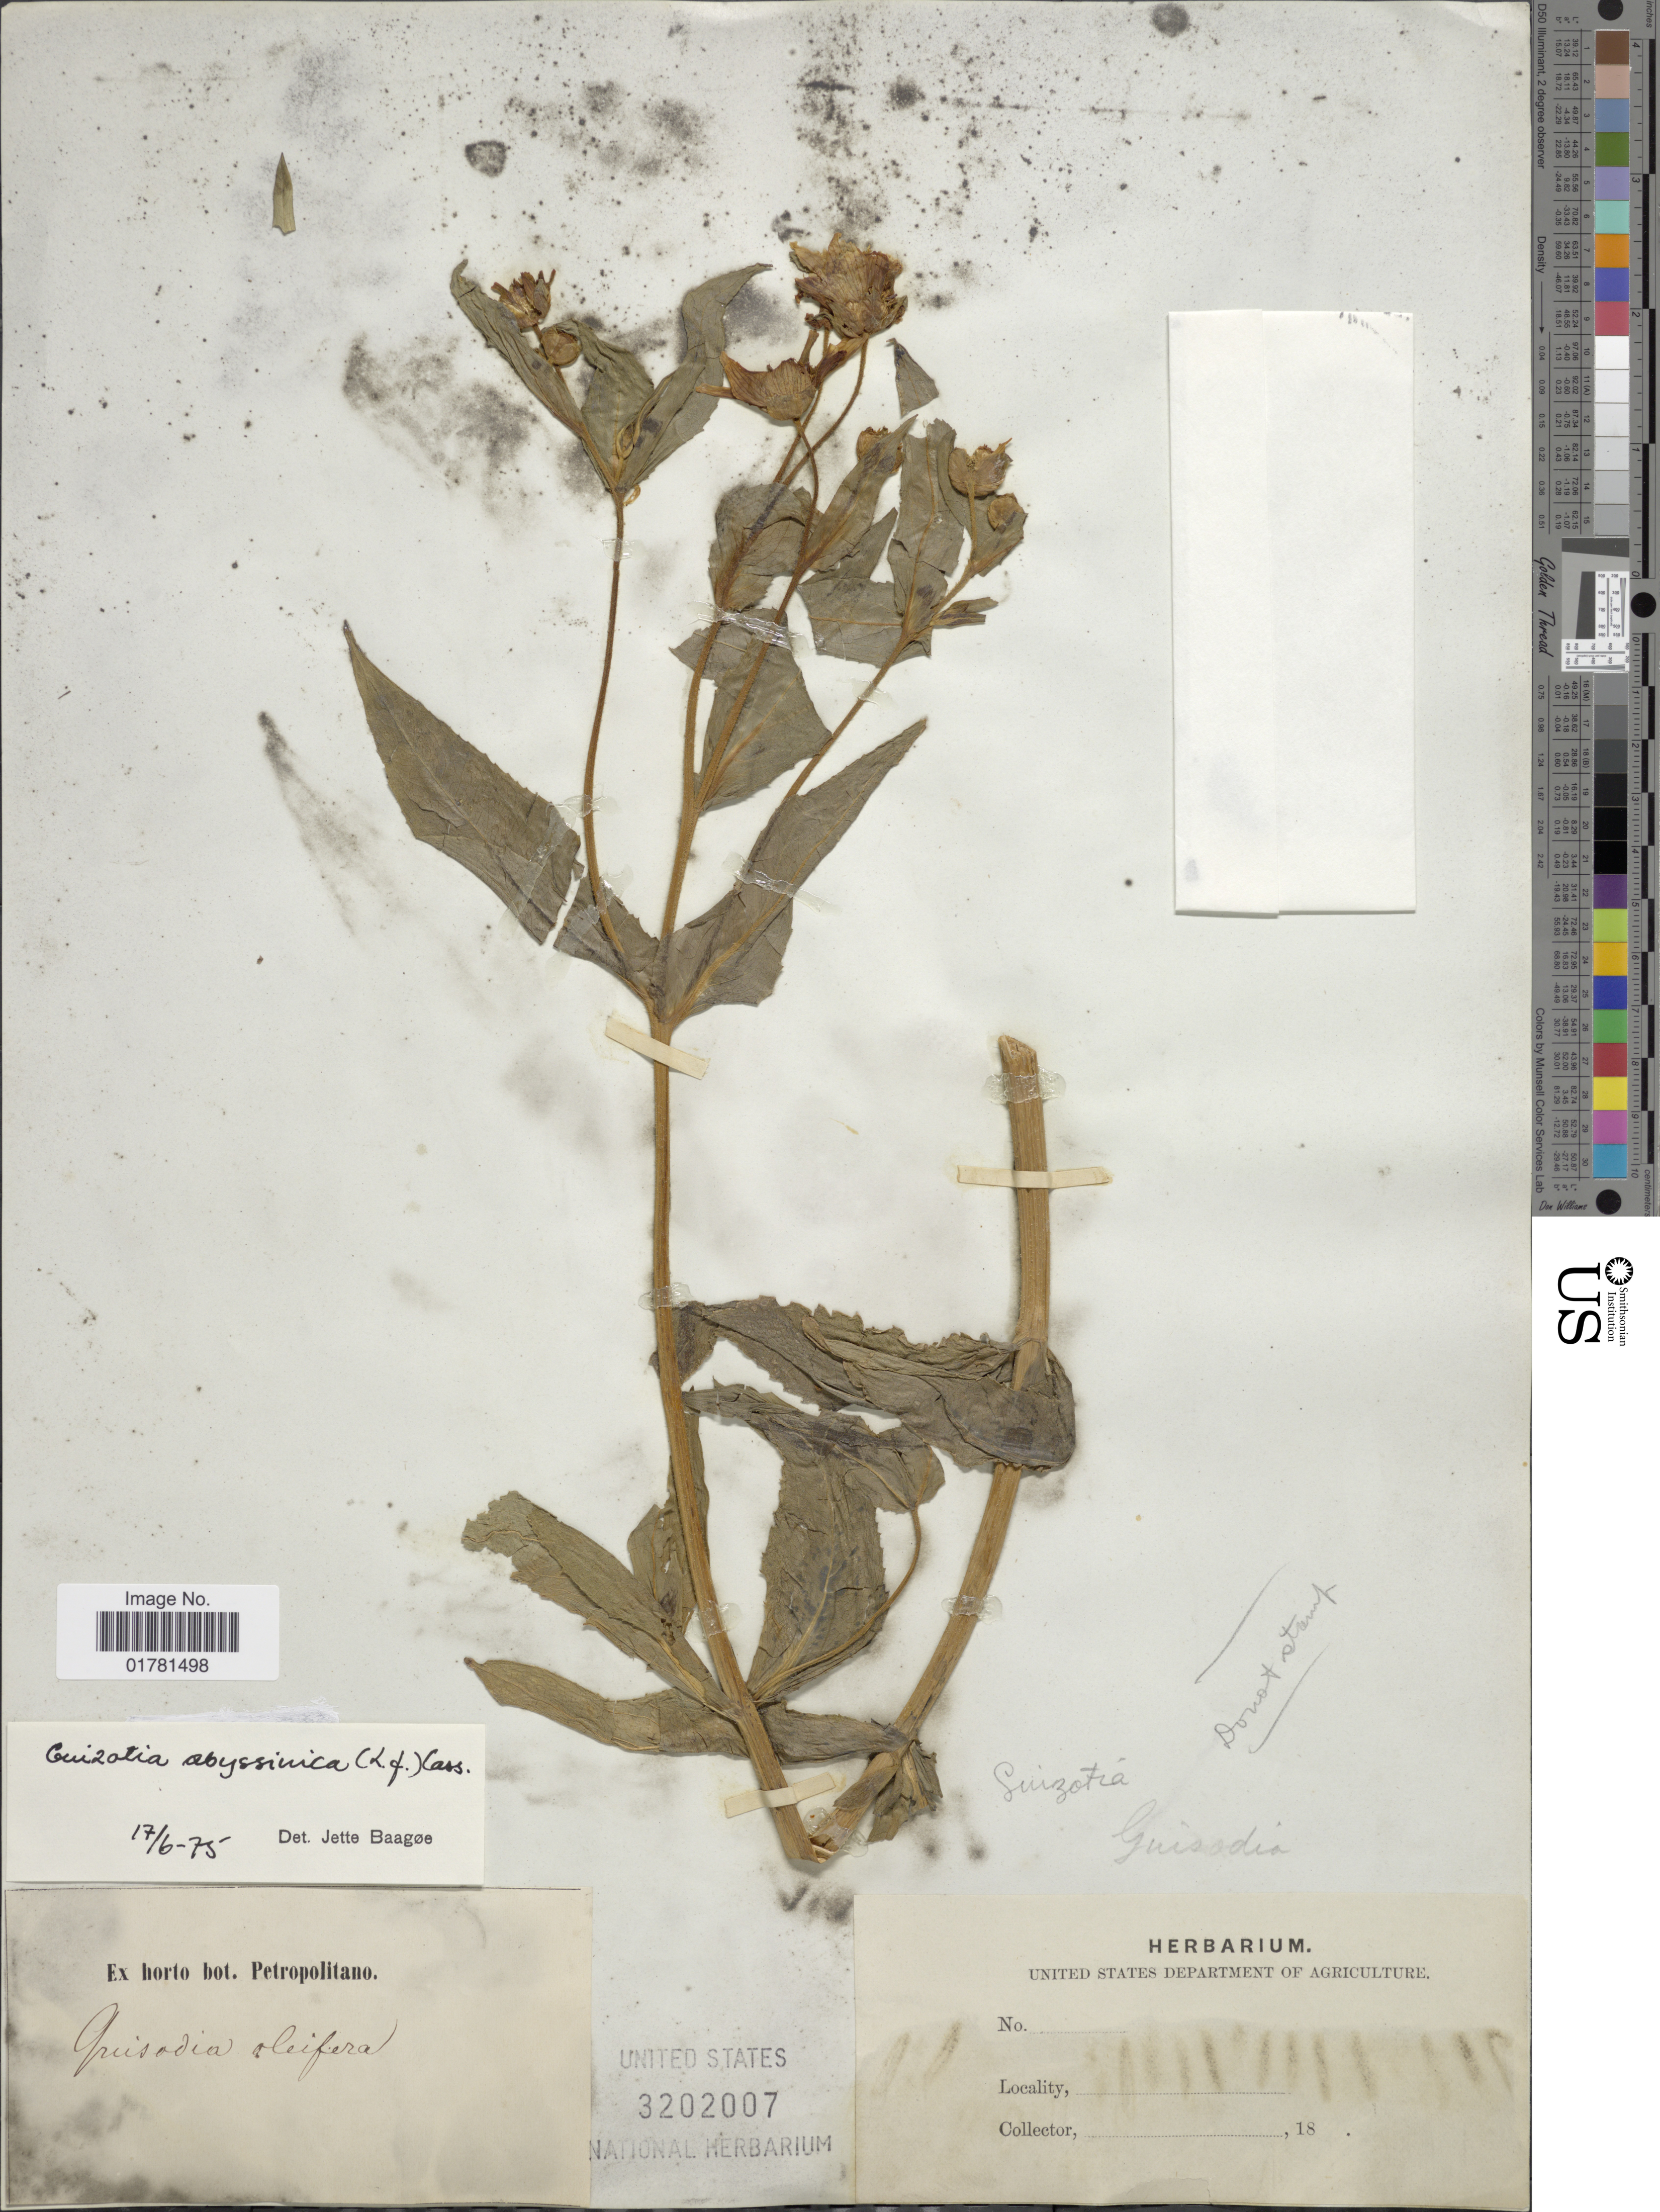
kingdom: Plantae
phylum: Tracheophyta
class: Magnoliopsida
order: Asterales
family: Asteraceae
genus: Guizotia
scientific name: Guizotia abyssinica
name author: (L. f.) Cass.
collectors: ex Horto Bot. Petropolitano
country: Ethiopia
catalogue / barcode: US 3202007